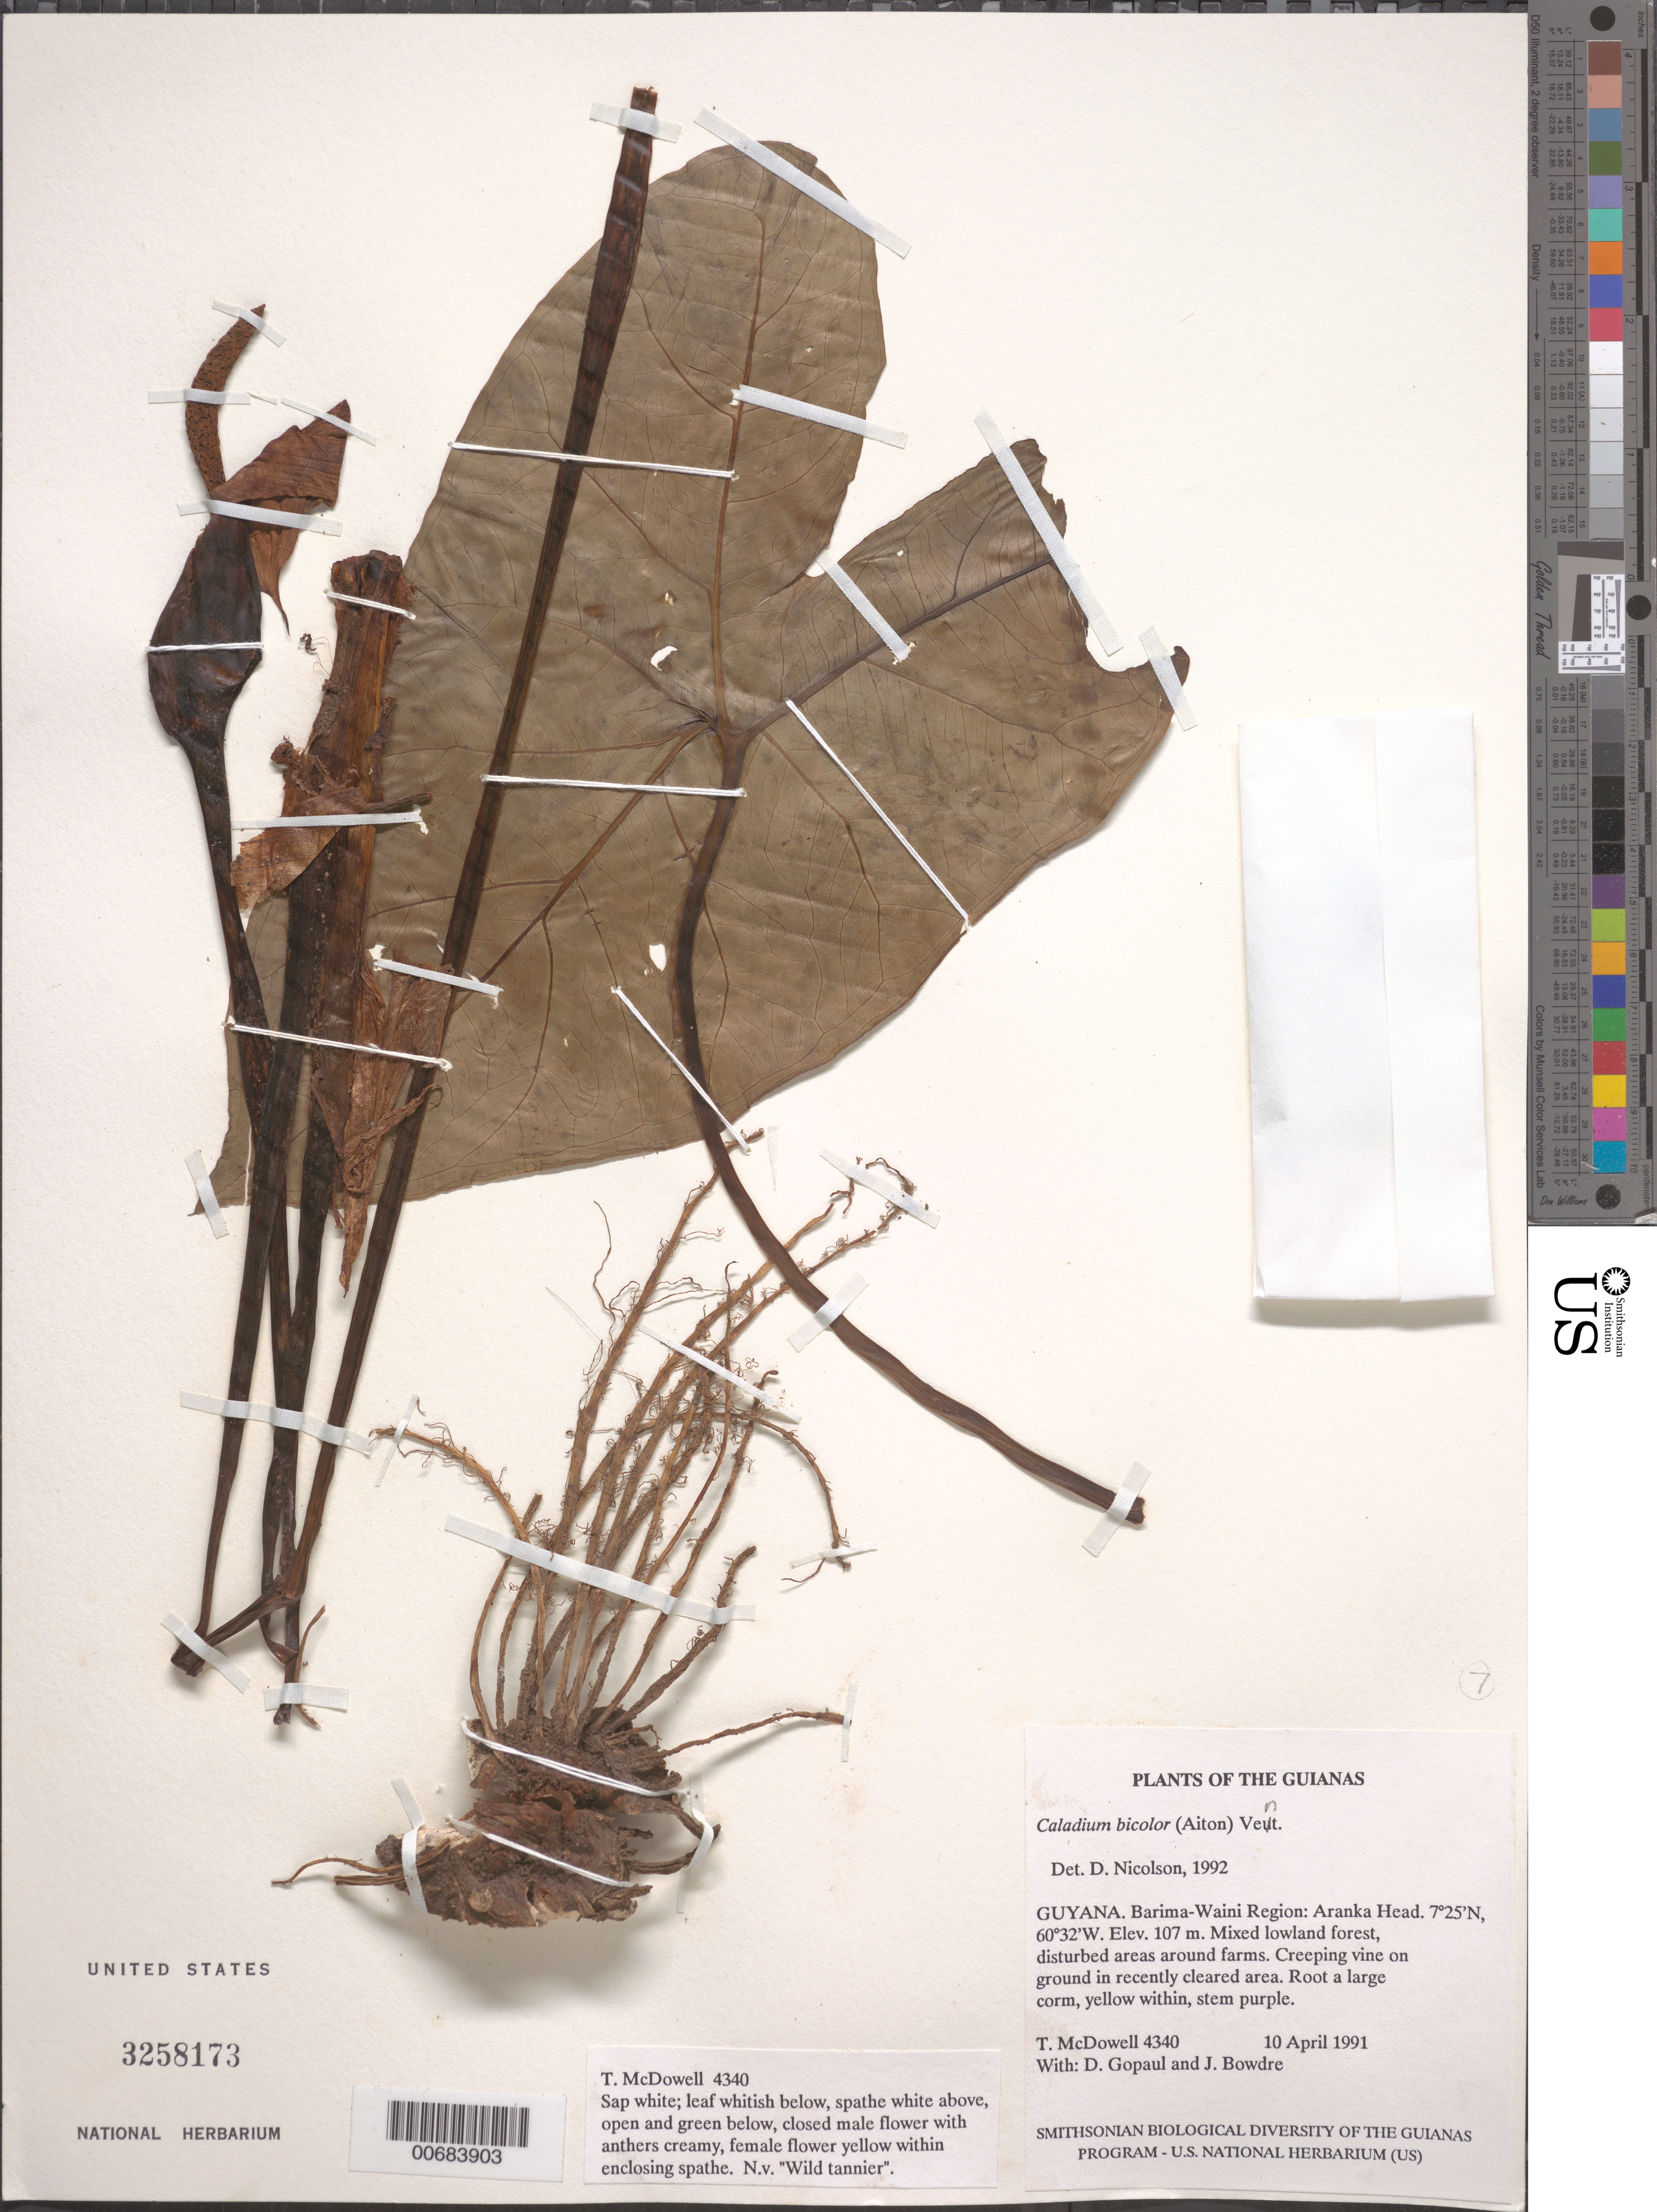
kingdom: Plantae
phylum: Tracheophyta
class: Liliopsida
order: Alismatales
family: Araceae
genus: Caladium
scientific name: Caladium bicolor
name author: (Aiton) Vent.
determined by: Nicolson, Dan H.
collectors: T. McDowell, D. Gopaul & J. Bowdre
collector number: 4340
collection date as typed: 10 April 1991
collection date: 1991-04-10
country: Guyana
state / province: Barima-Waini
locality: Aranka Head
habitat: Mixed lowland forest, disturbed areas around farms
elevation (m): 107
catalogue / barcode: US 3258173